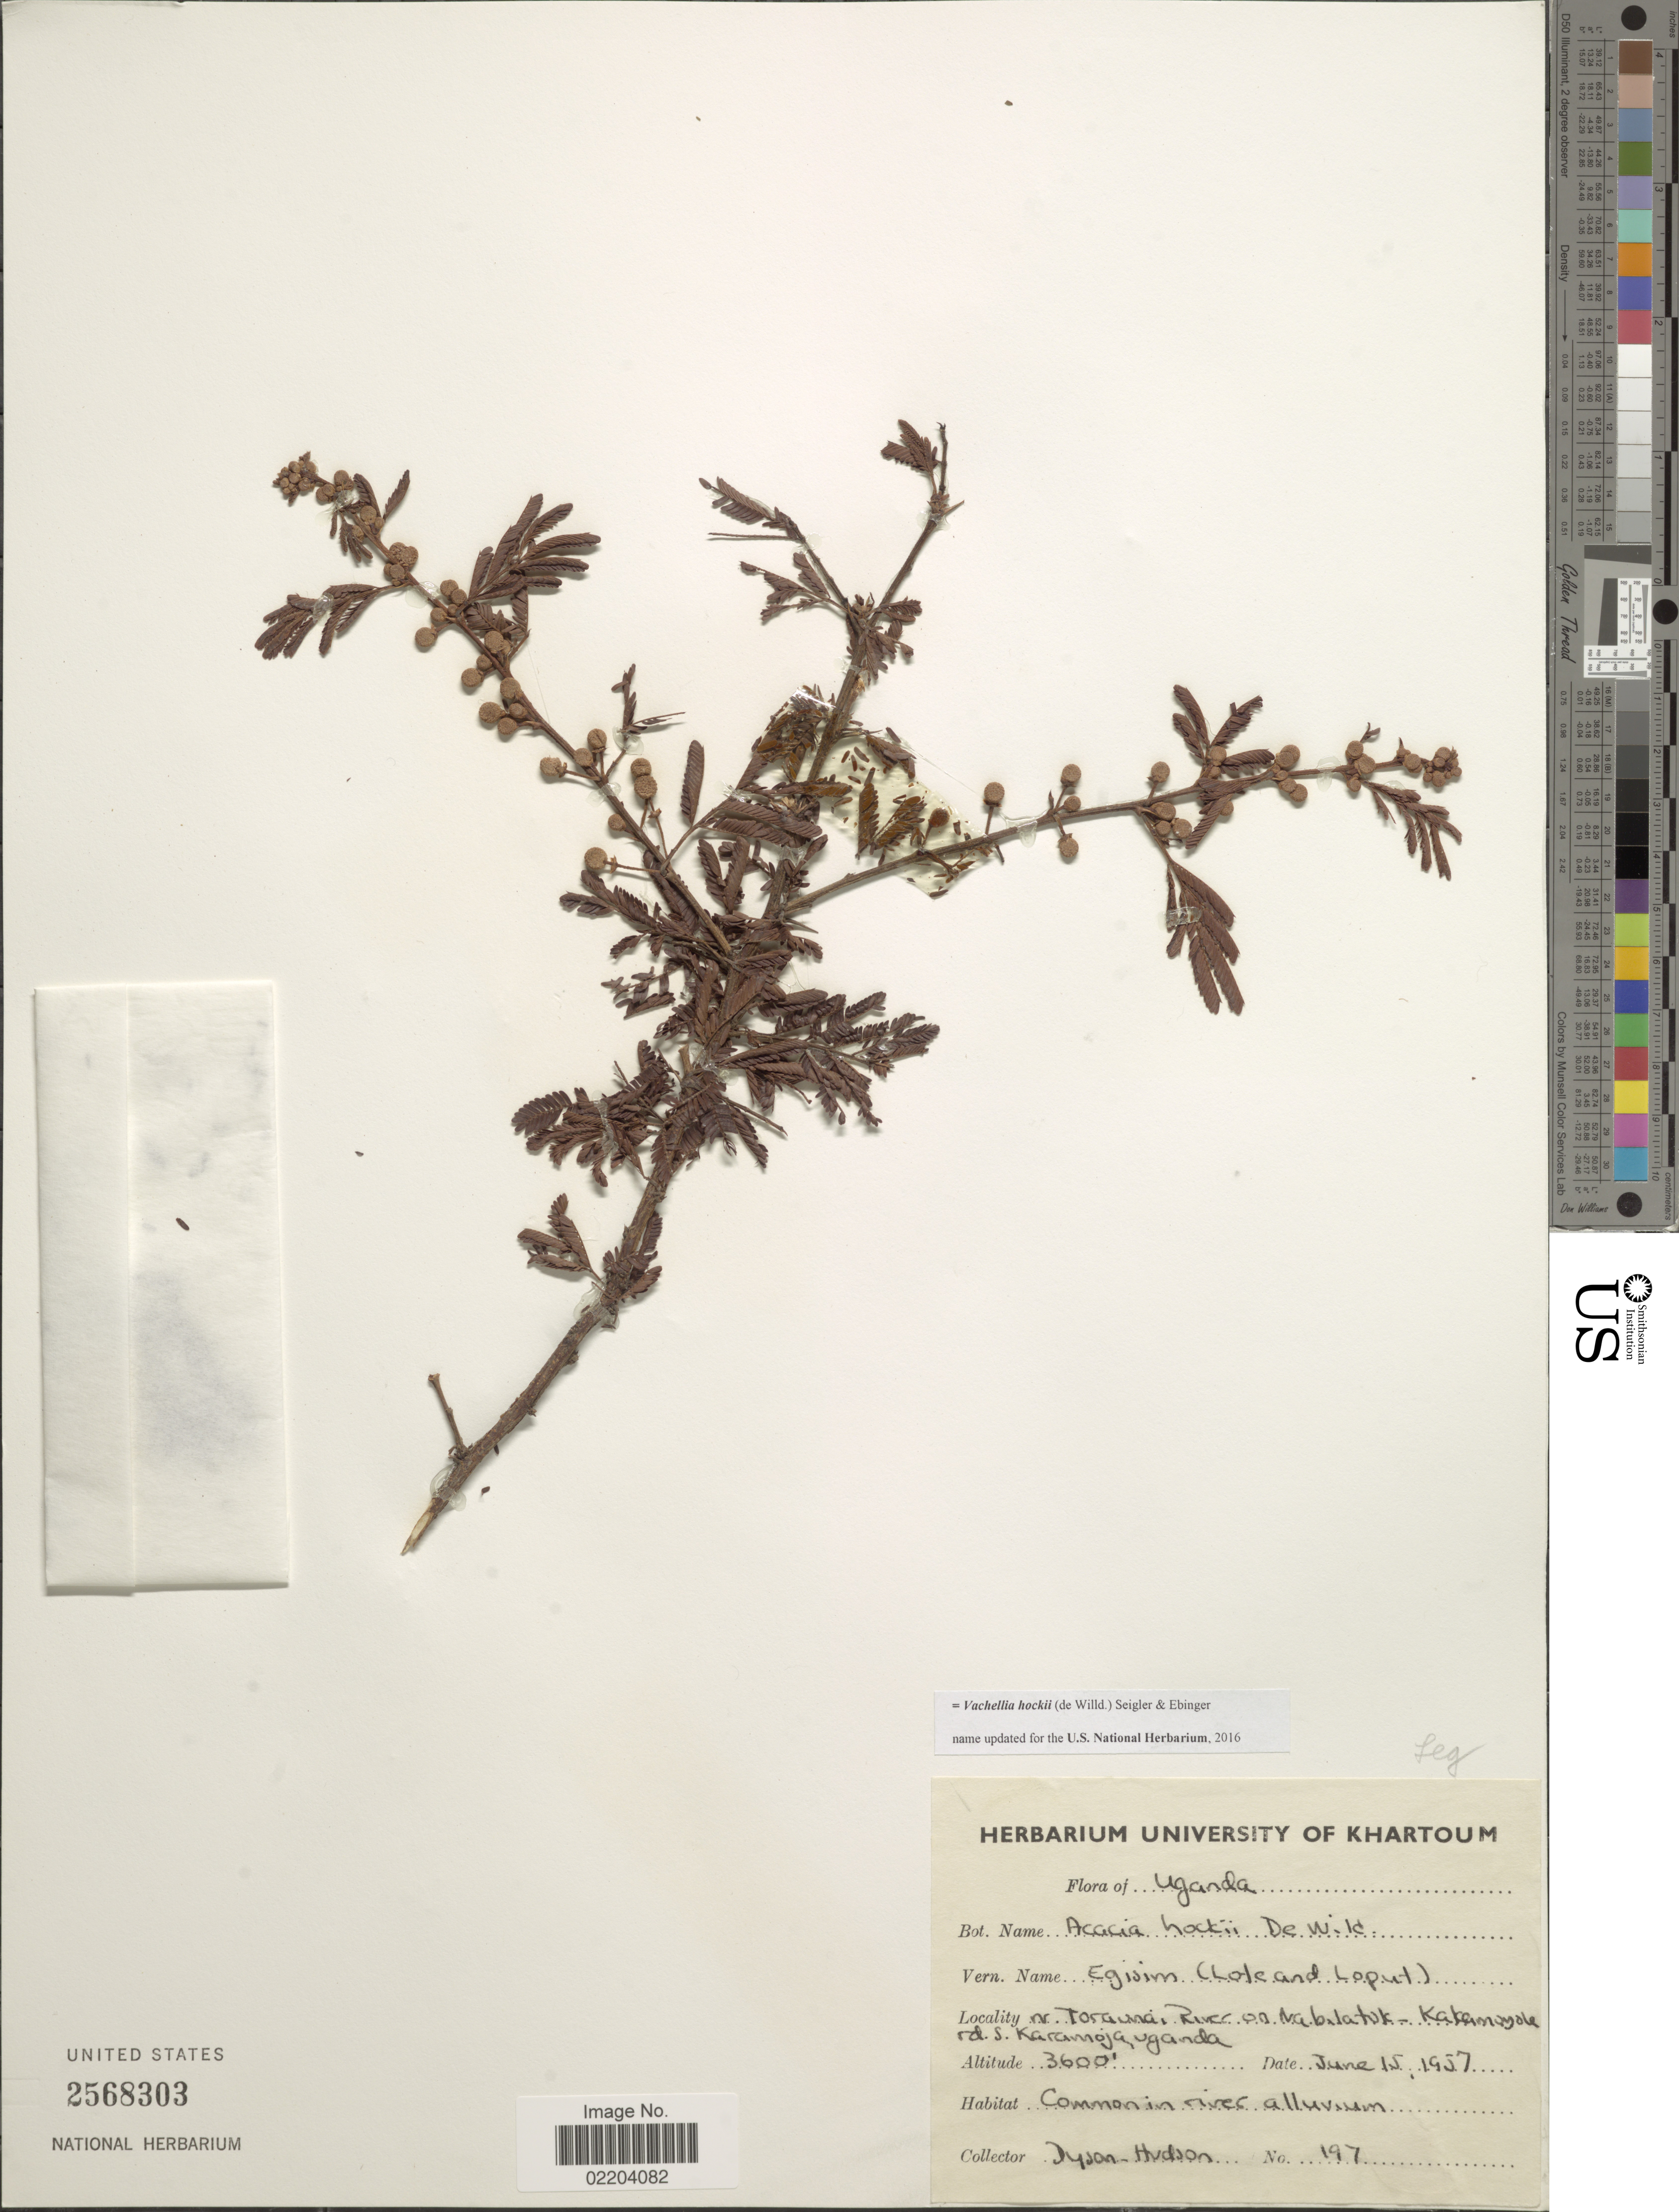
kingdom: Plantae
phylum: Tracheophyta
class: Magnoliopsida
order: Fabales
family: Fabaceae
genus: Vachellia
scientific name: Vachellia hockii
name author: (De Wild.) Seigler & Ebinger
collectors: Dyson-Hudson, --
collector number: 197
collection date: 1957-06-15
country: Uganda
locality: Nr. Torauna, River on Nabilatuk-Kakamongole rd. S. Karamoja. [interpreted]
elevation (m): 1097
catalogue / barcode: US 2568303